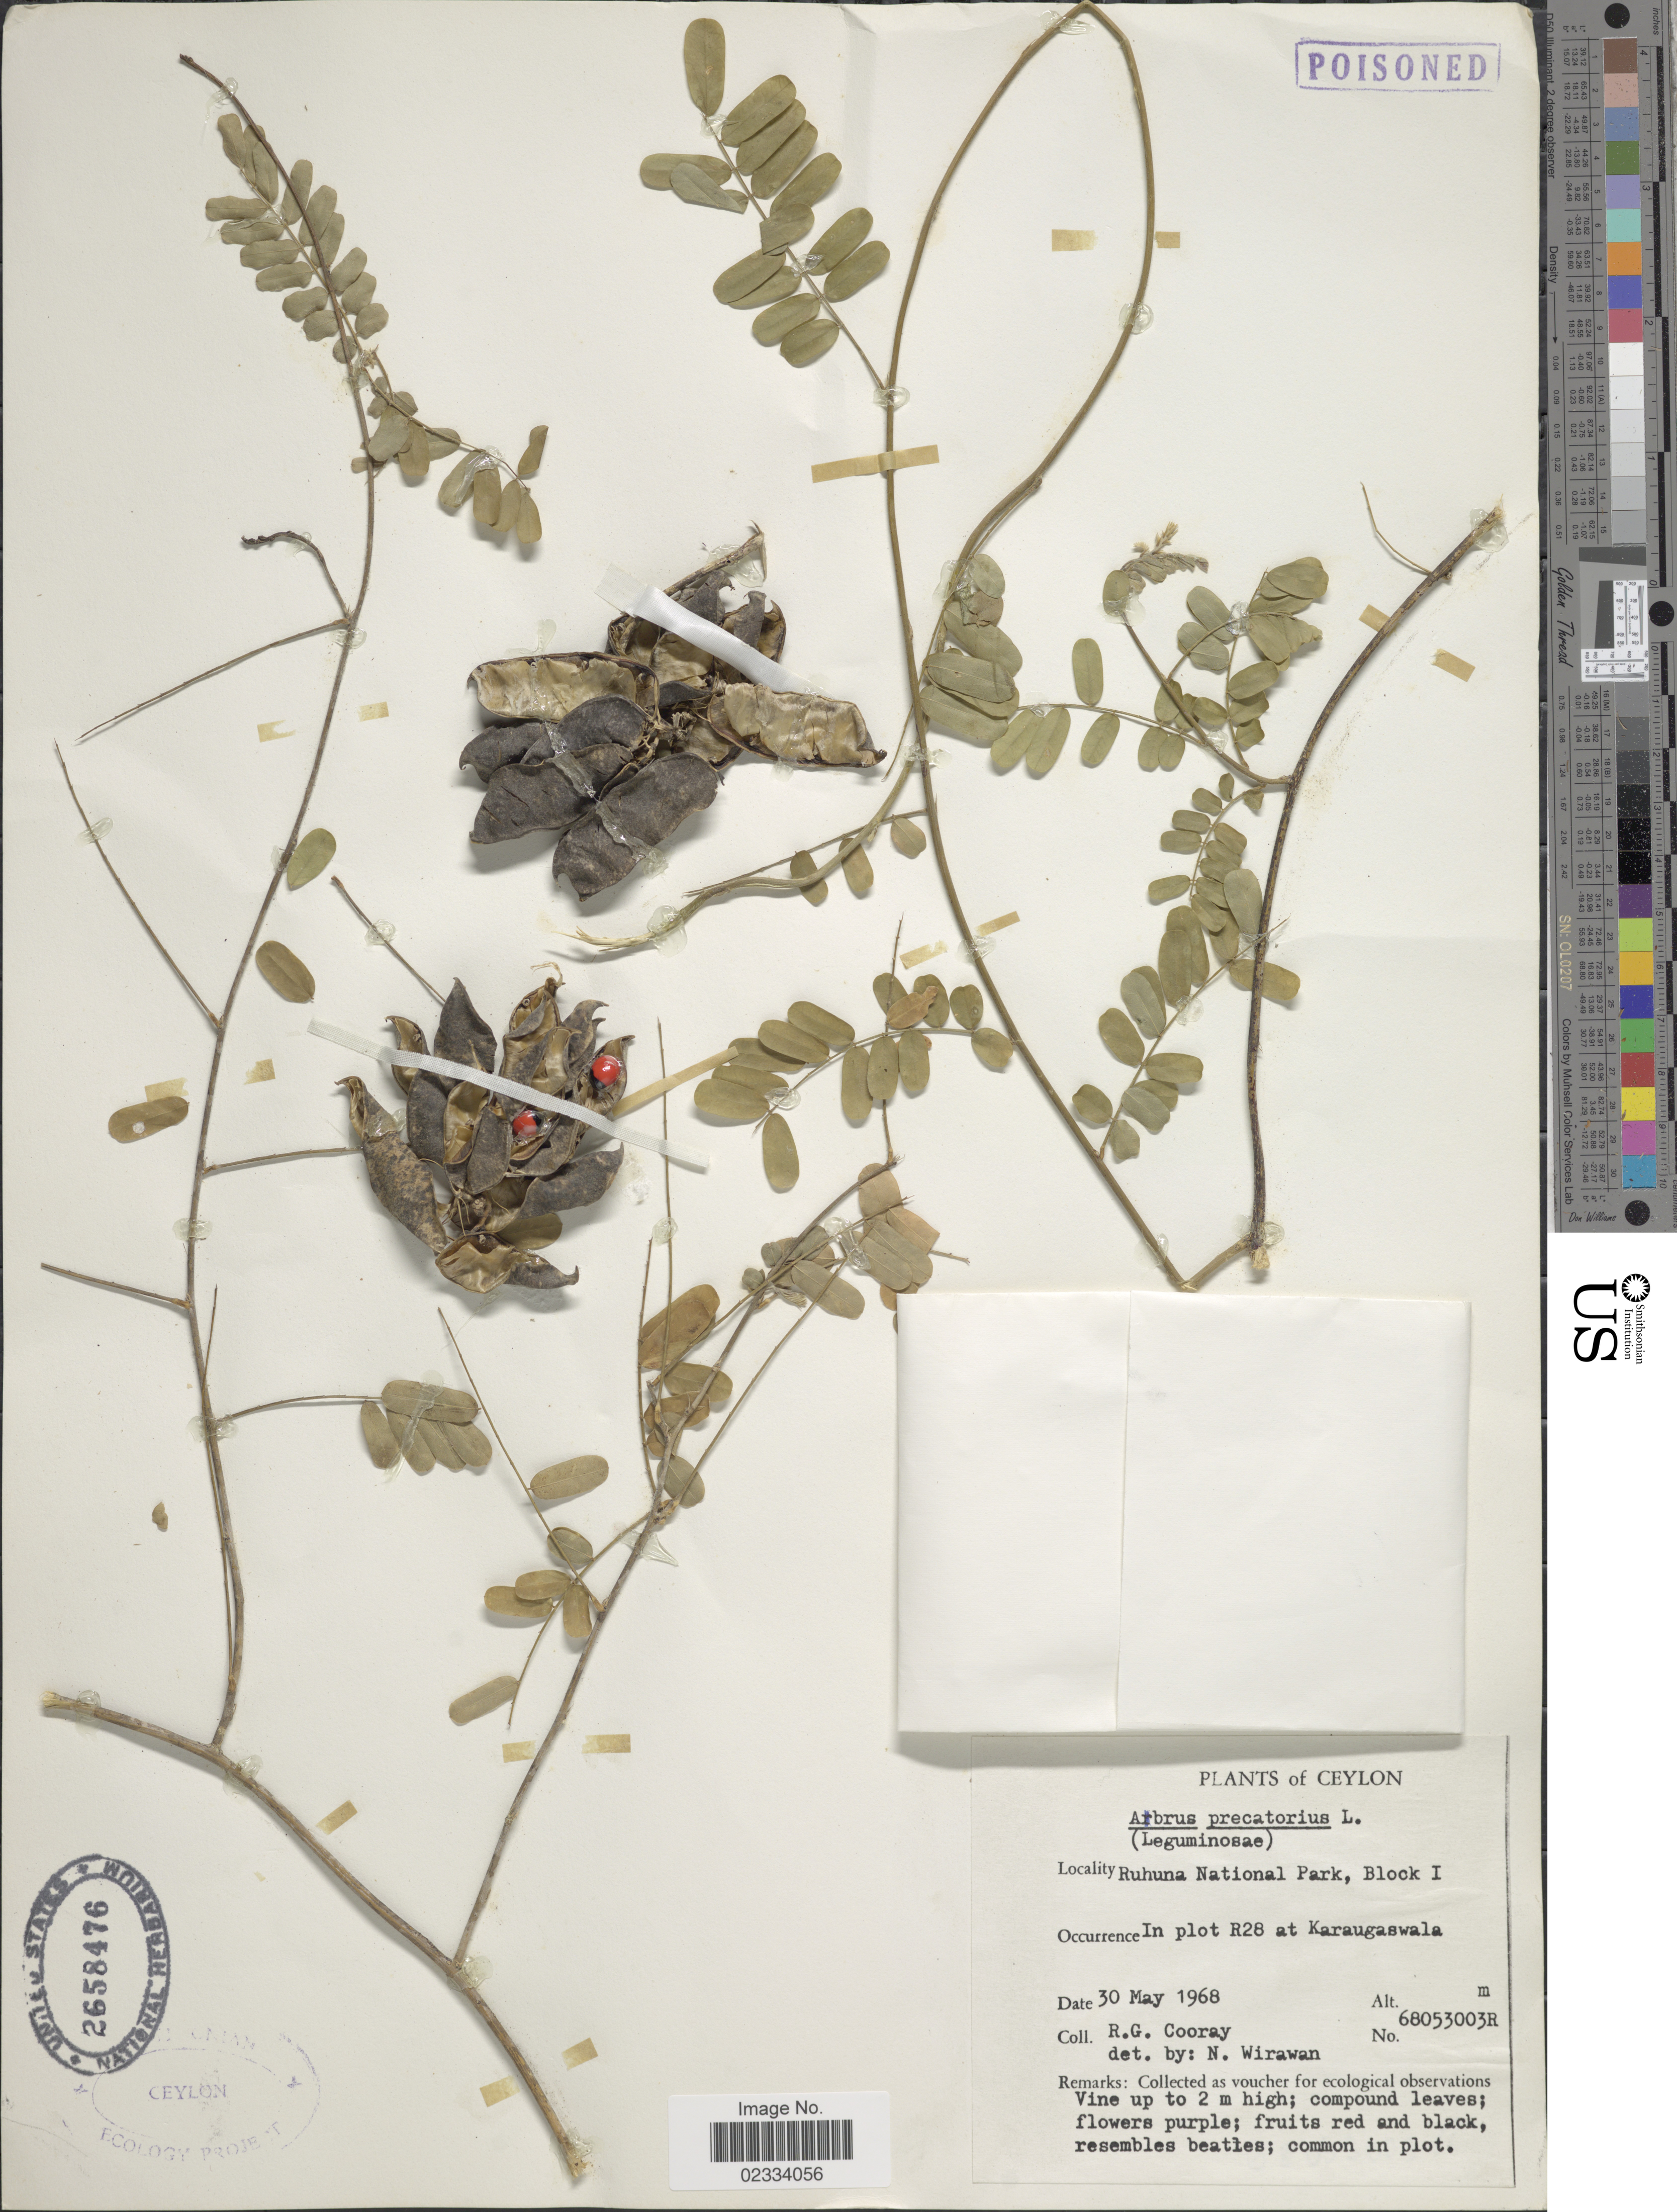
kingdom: Plantae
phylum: Tracheophyta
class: Magnoliopsida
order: Fabales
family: Fabaceae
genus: Abrus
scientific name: Abrus precatorius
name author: L.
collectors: R. Cooray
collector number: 68053003R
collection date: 1968-05-30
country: Sri Lanka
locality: Ceylon. In plot R28 at Karaugaswala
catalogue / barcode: US 2658476